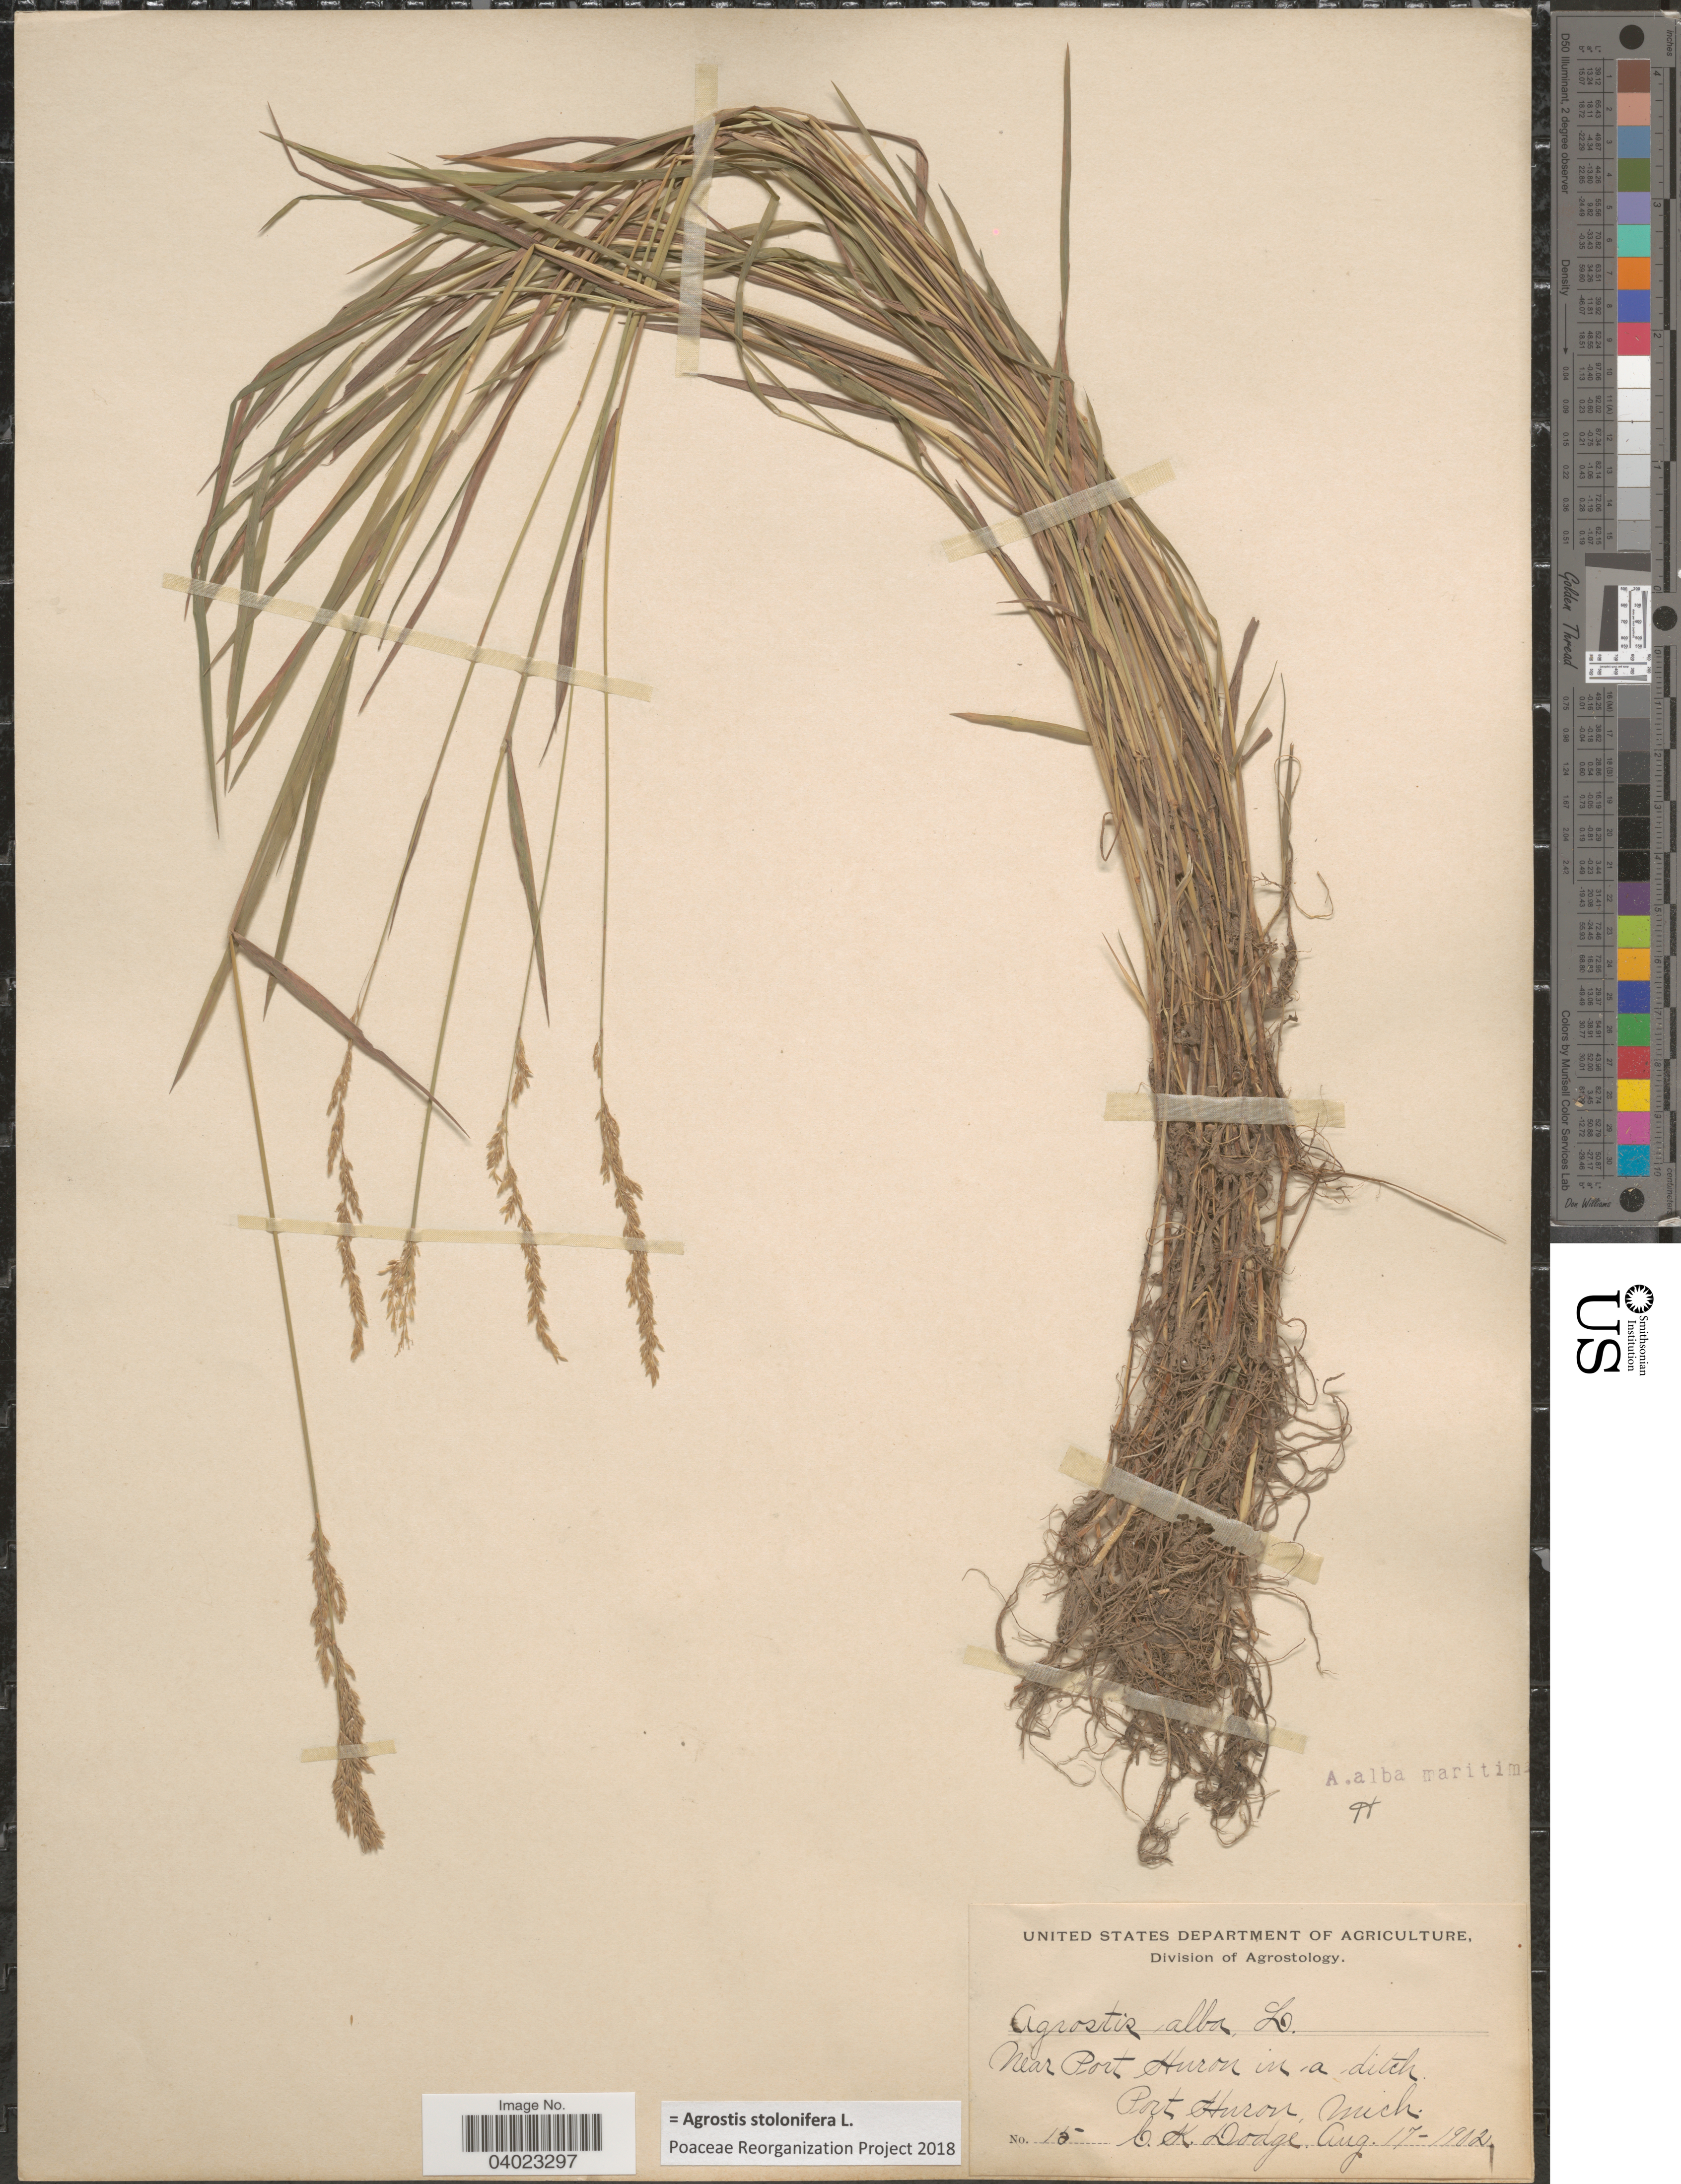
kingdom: Plantae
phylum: Tracheophyta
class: Liliopsida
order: Poales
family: Poaceae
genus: Agrostis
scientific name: Agrostis stolonifera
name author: L.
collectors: C. Dodge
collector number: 15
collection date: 1902-08-17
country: United States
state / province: Michigan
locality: Near Port Huron in a ditch. Port Huron.